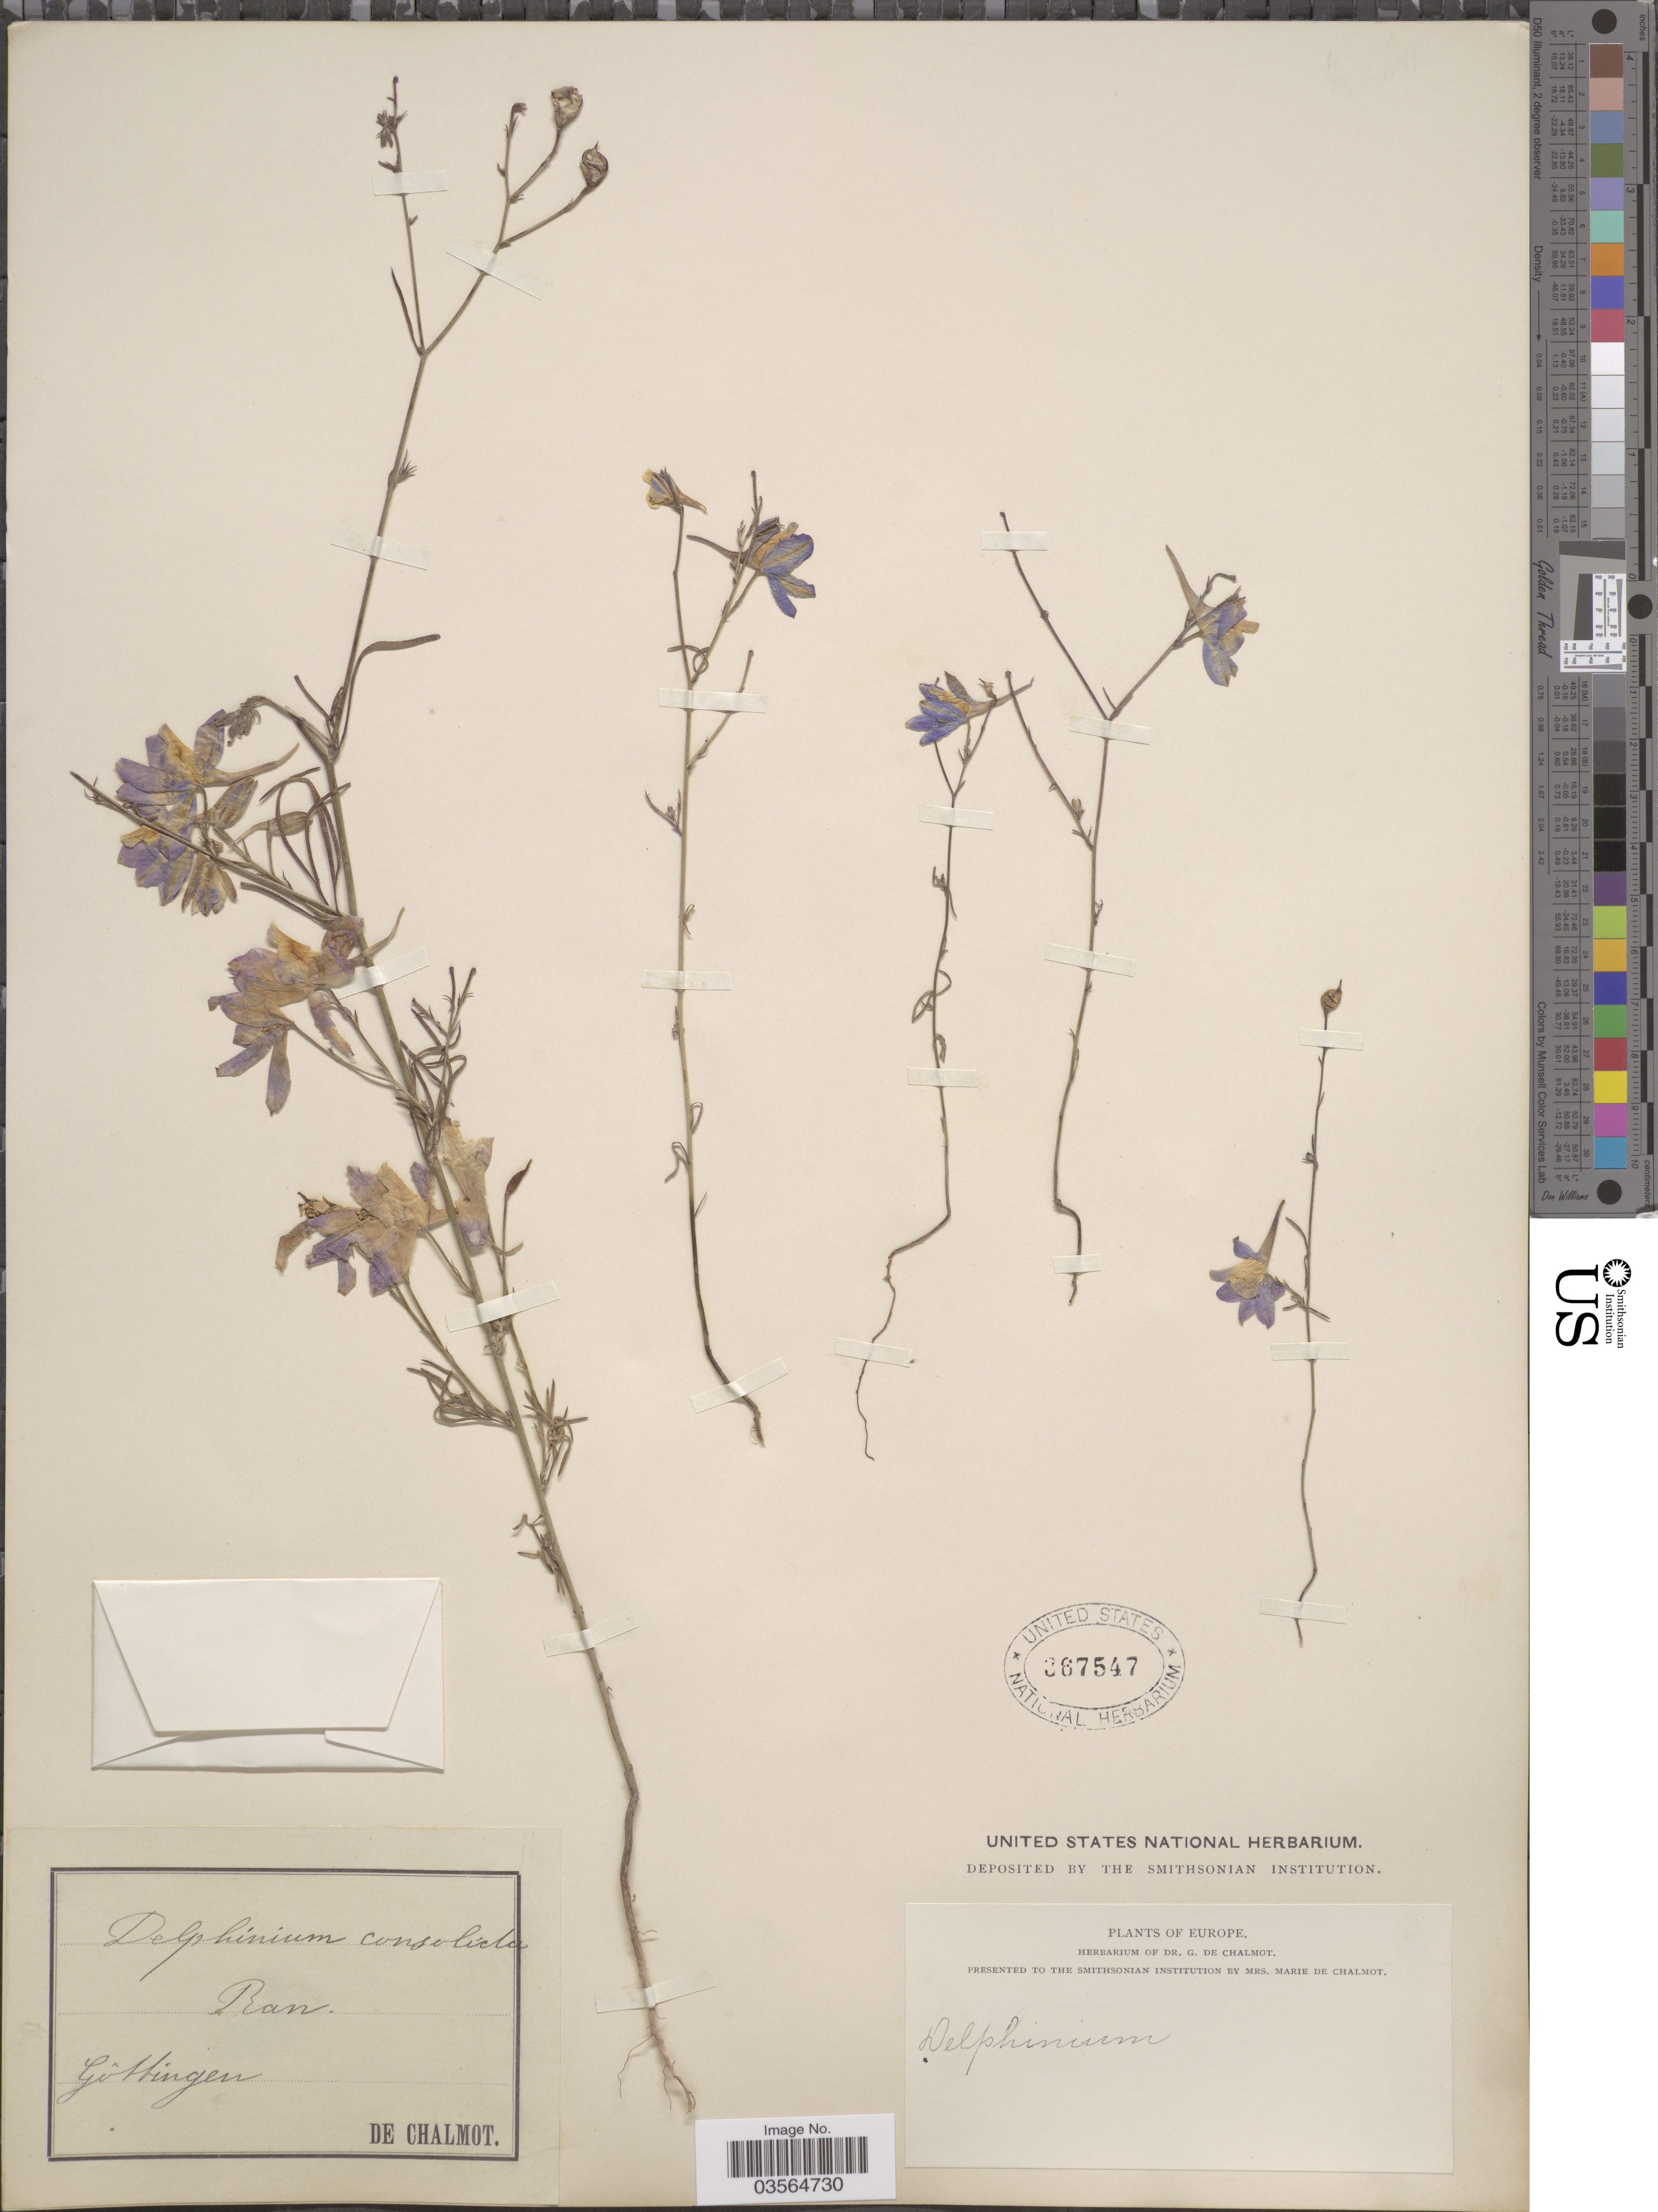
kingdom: Plantae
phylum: Tracheophyta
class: Magnoliopsida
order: Ranunculales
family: Ranunculaceae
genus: Delphinium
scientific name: Delphinium consolida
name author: L.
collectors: G. de Chalmot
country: Germany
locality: Gôttingen. Europe.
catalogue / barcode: US 367547